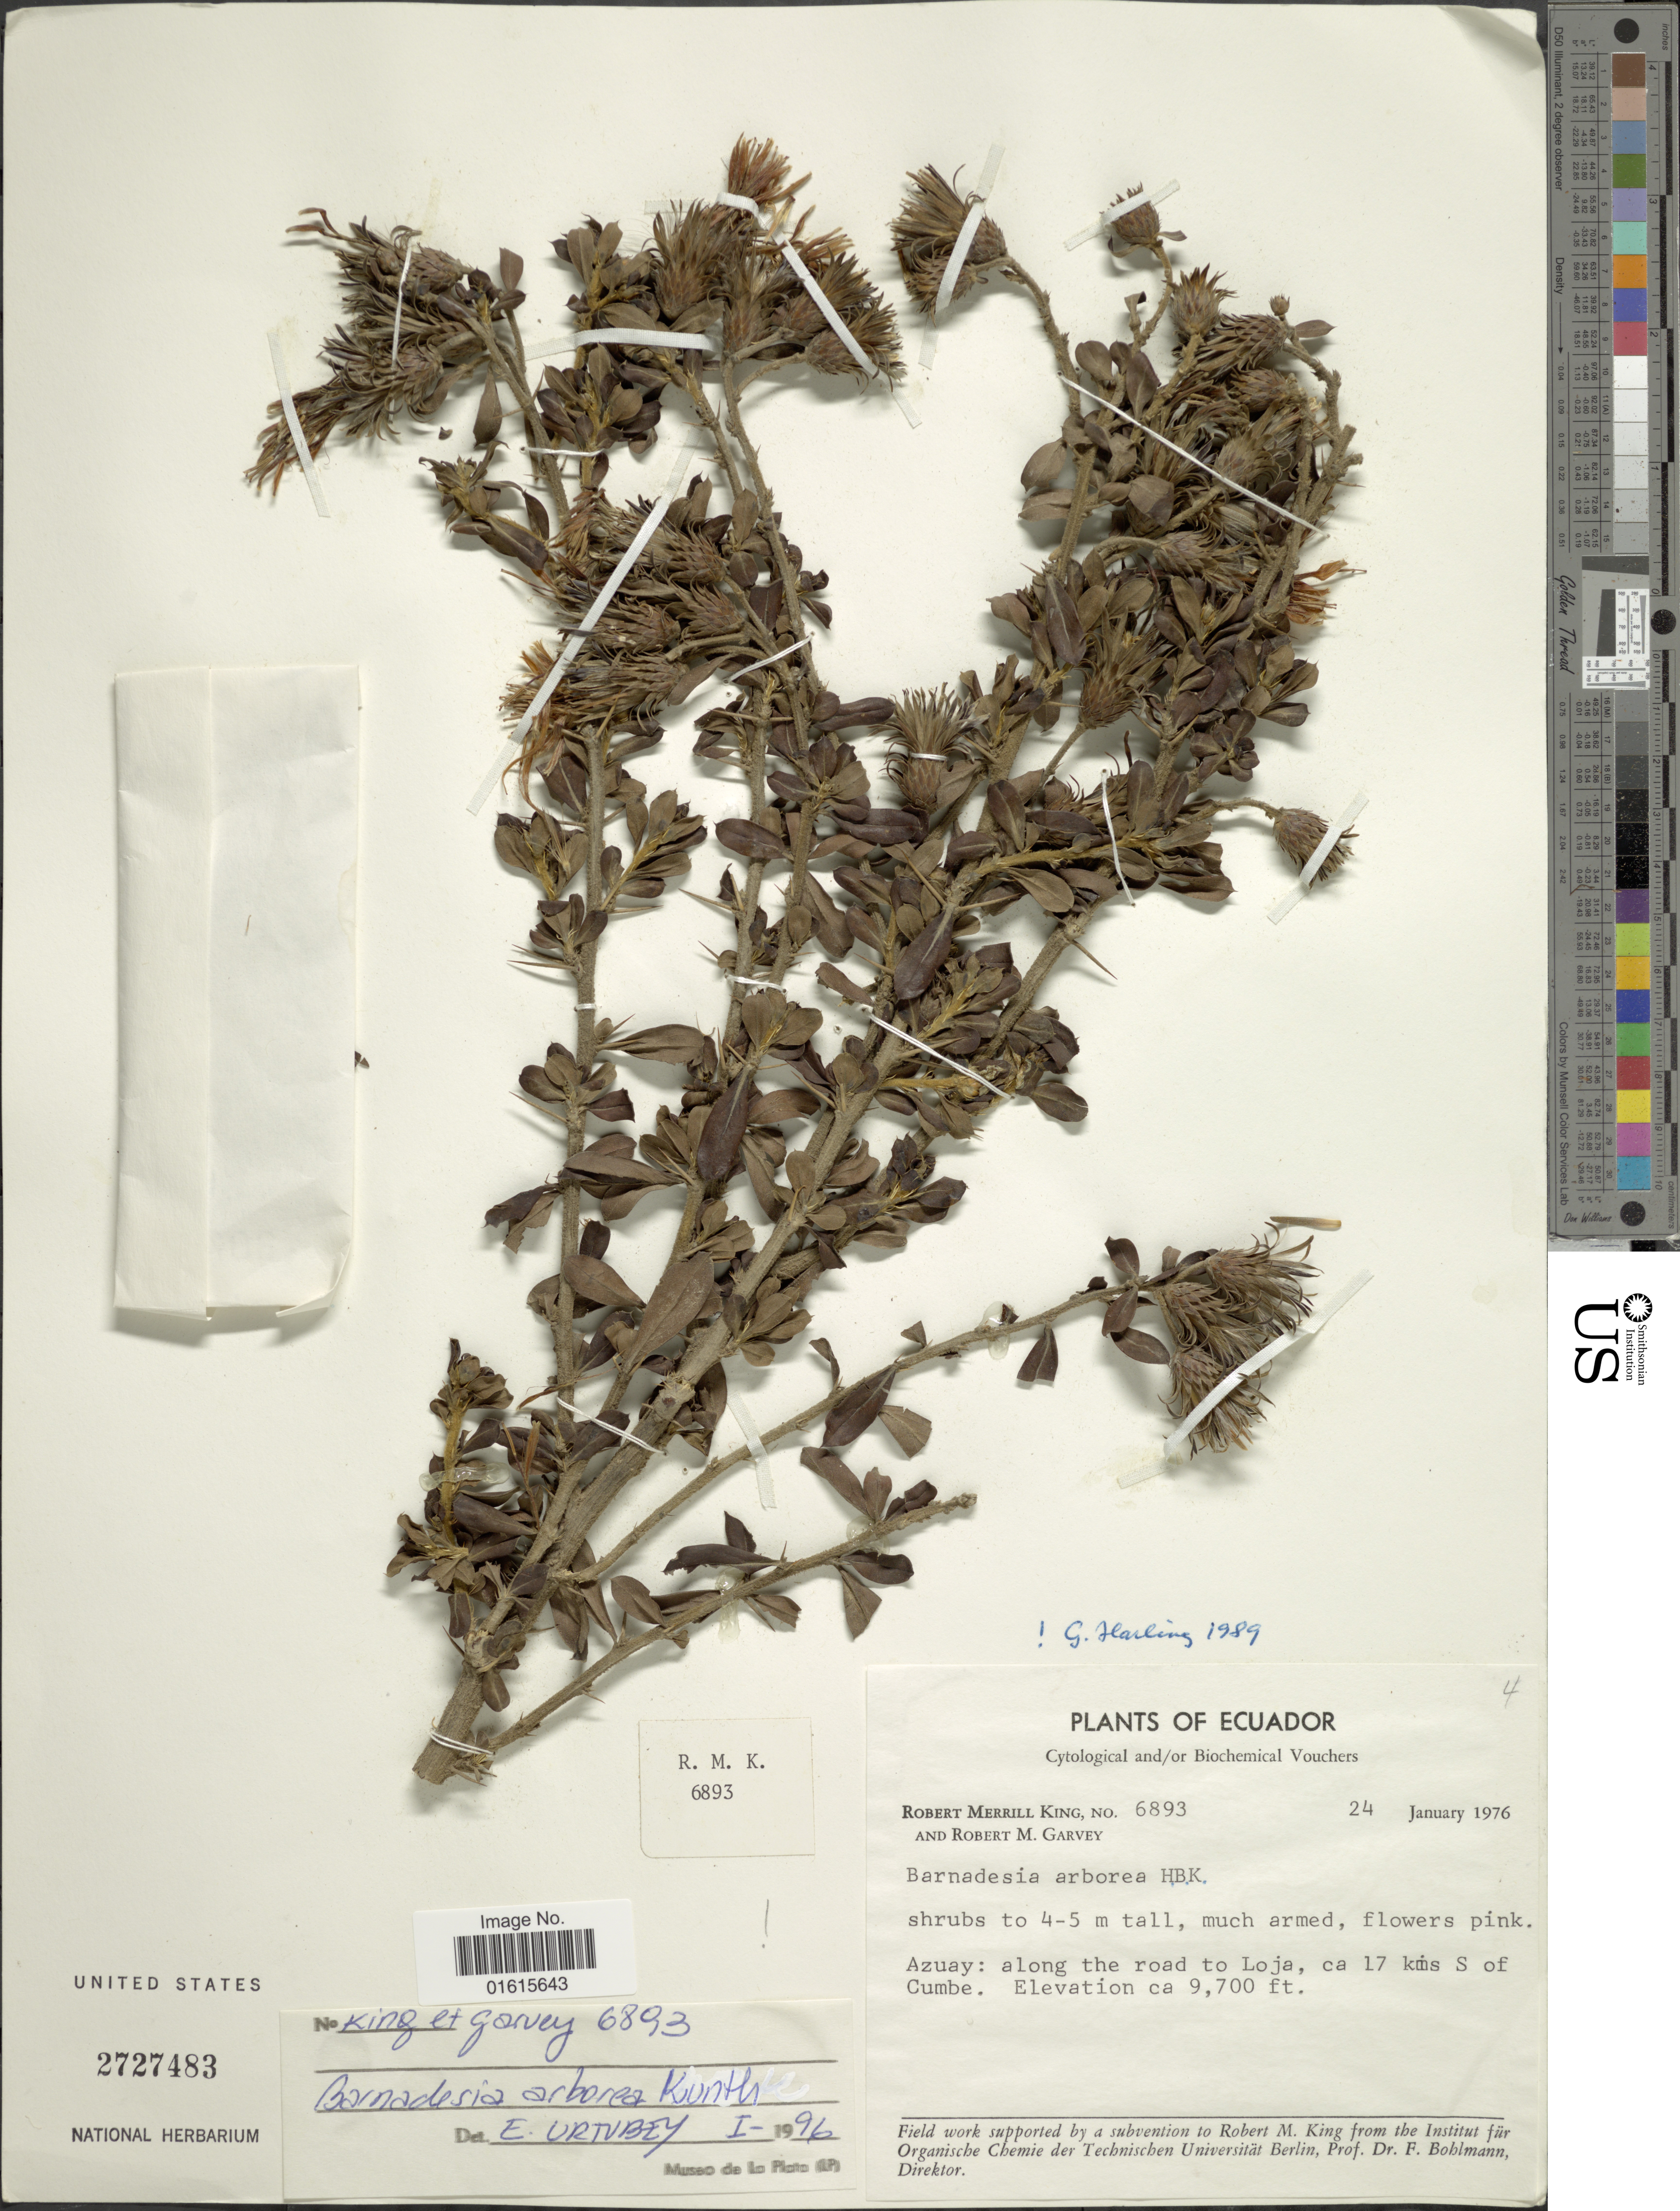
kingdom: Plantae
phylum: Tracheophyta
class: Magnoliopsida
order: Asterales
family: Asteraceae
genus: Barnadesia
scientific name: Barnadesia arborea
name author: Kunth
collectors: R. M. King & R. Garvey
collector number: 6893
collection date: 1976-01-24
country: Ecuador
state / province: Azuay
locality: Along the road to Loja, ca. 17 km S of Cumbe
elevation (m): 2957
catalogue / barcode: US 2727483